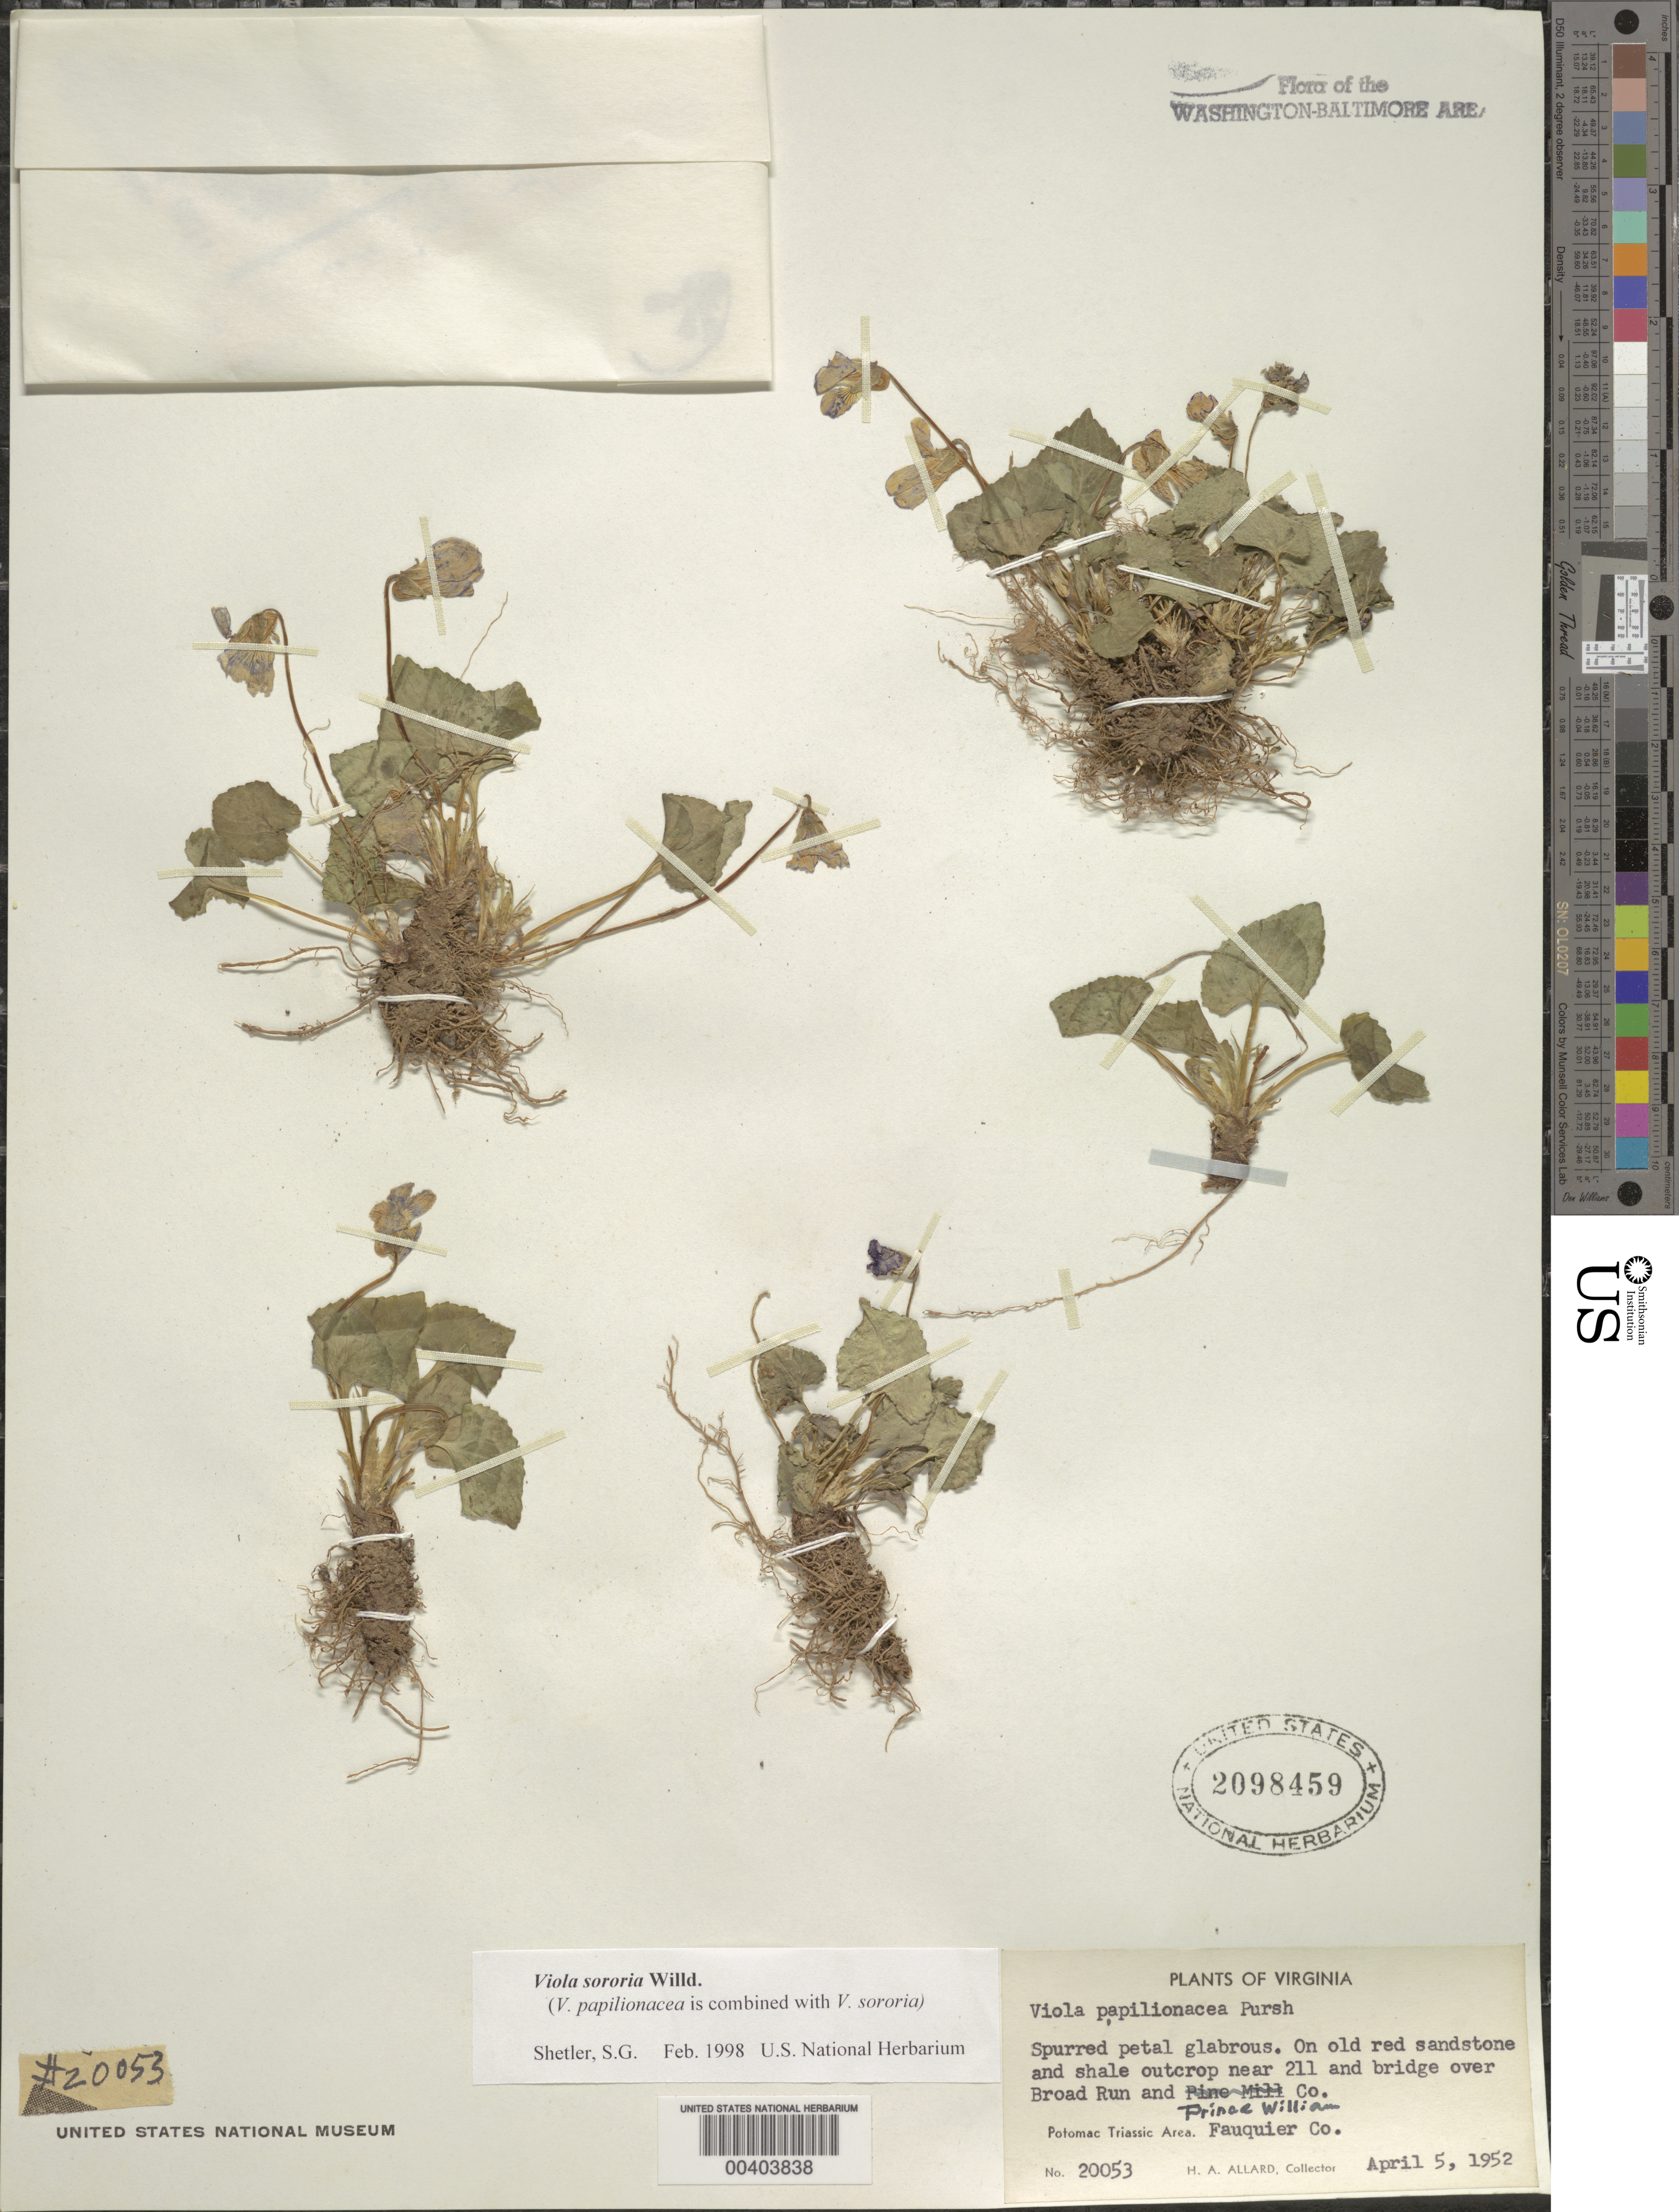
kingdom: Plantae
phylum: Tracheophyta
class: Magnoliopsida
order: Malpighiales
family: Violaceae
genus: Viola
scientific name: Viola sororia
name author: Willd.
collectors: H. A. Allard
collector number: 20053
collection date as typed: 05 Apr 1952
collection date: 1952-04-05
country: United States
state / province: Virginia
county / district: Prince William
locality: Route 211, Broad Run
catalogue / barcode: US 2098459